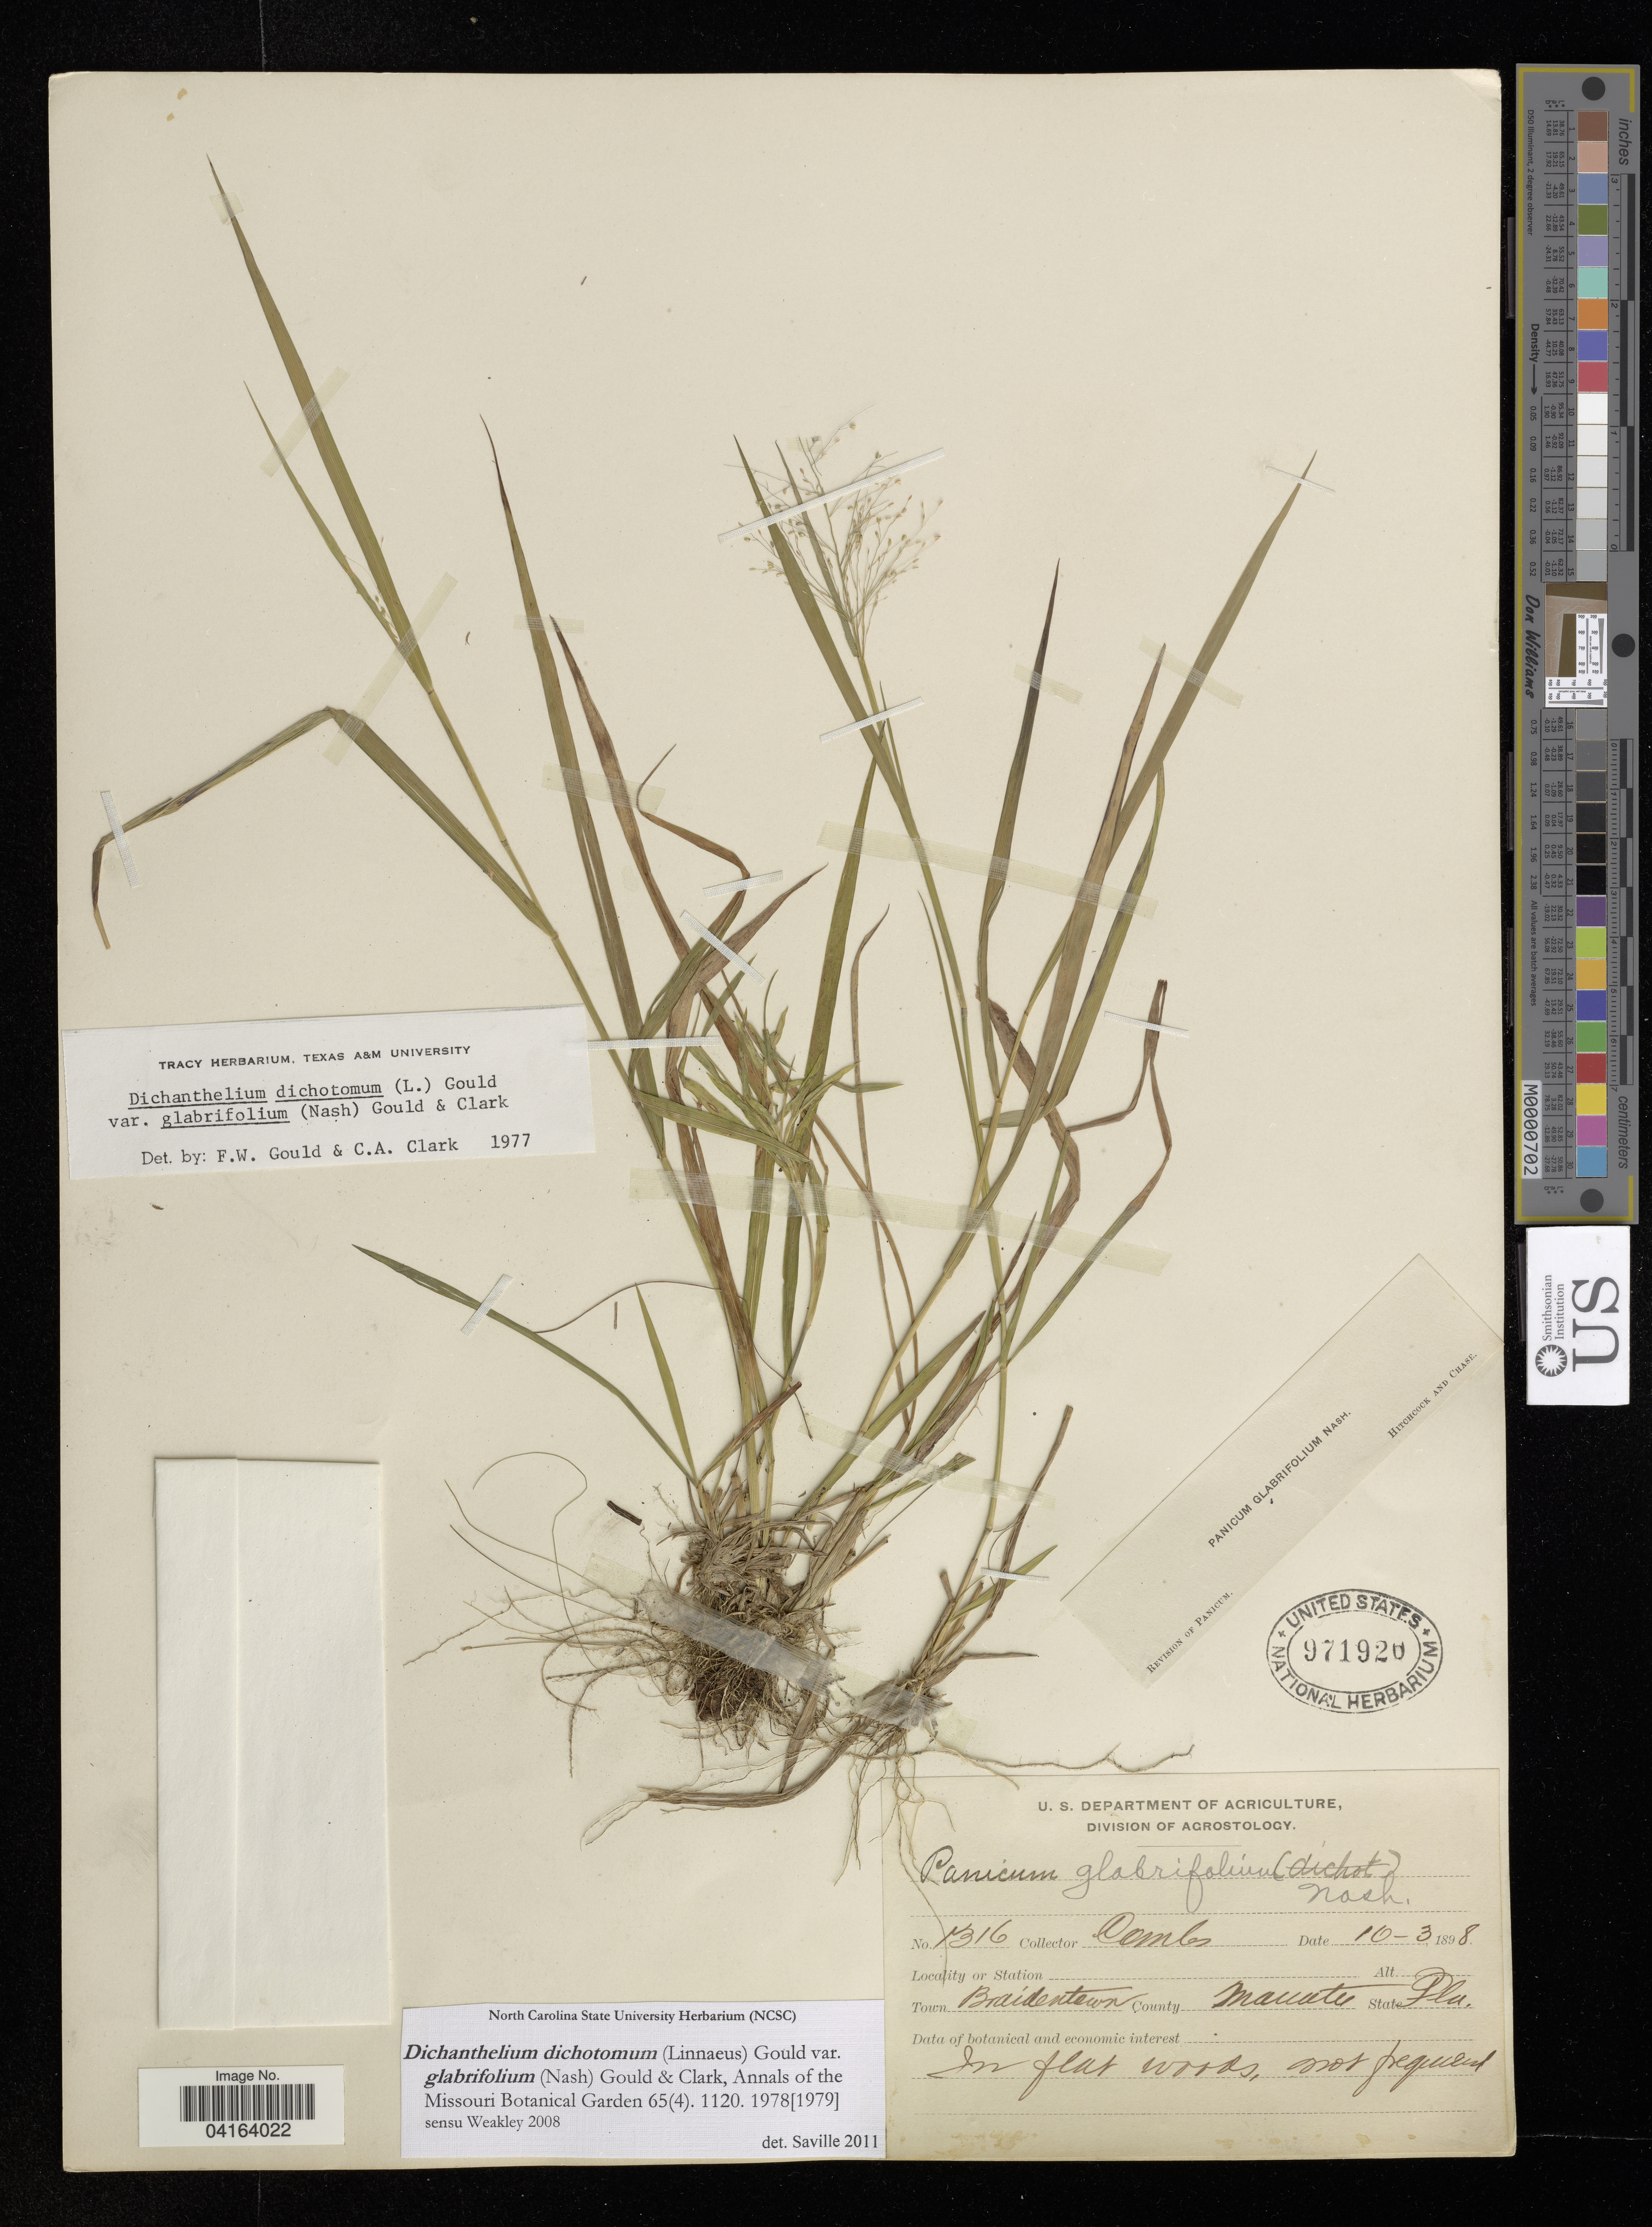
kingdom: Plantae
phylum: Tracheophyta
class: Liliopsida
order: Poales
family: Poaceae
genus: Dichanthelium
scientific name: Dichanthelium dichotomum var. glabrifolium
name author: (Nash) Gould & C.A. Clark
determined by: Saville, A. C., (NCSC), North Carolina State University (UNITED STATES)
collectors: -. Combs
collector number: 1316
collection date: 1898-03-10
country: United States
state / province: Florida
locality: Braidentown County Manatee.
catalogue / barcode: US 971920